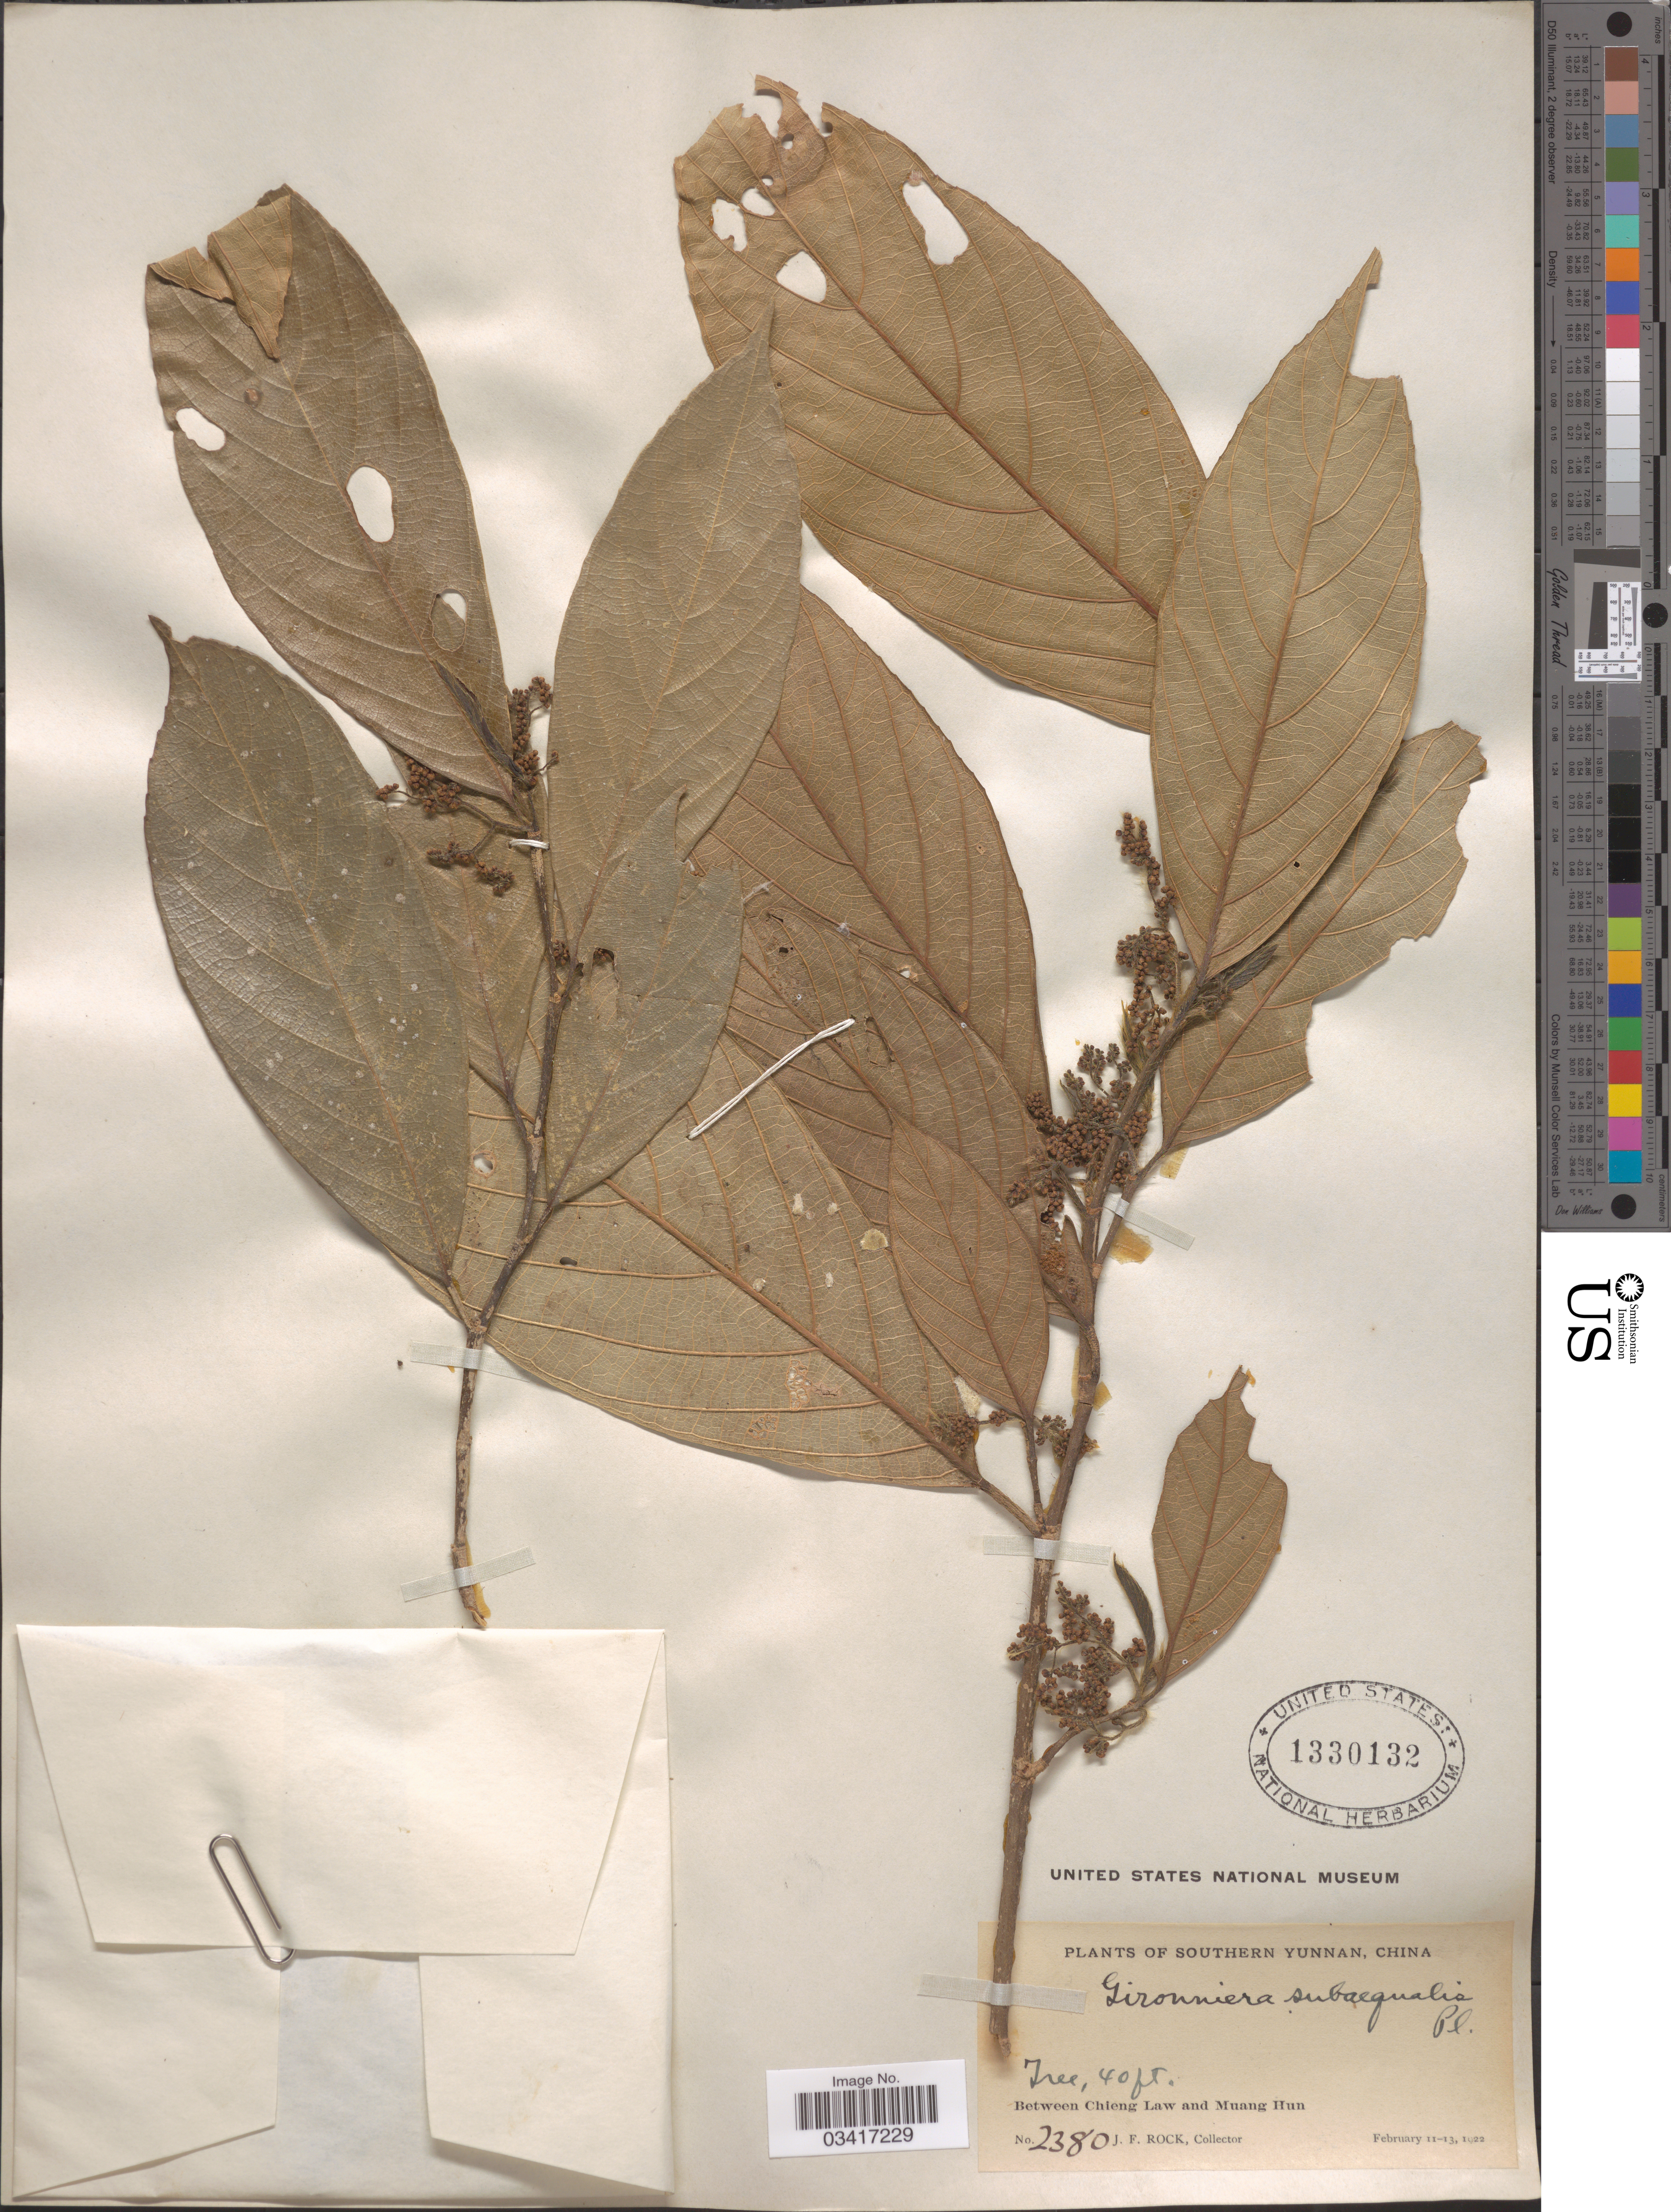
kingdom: Plantae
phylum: Tracheophyta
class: Magnoliopsida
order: Rosales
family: Cannabaceae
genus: Gironniera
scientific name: Gironniera subaequalis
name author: Planch.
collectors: J. Rock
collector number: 2380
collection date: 1922-02-11/1922-02-13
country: China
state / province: Yunnan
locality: Southern Yunnan. Between Chieng Law and Muang Hun.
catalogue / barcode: US 1330132